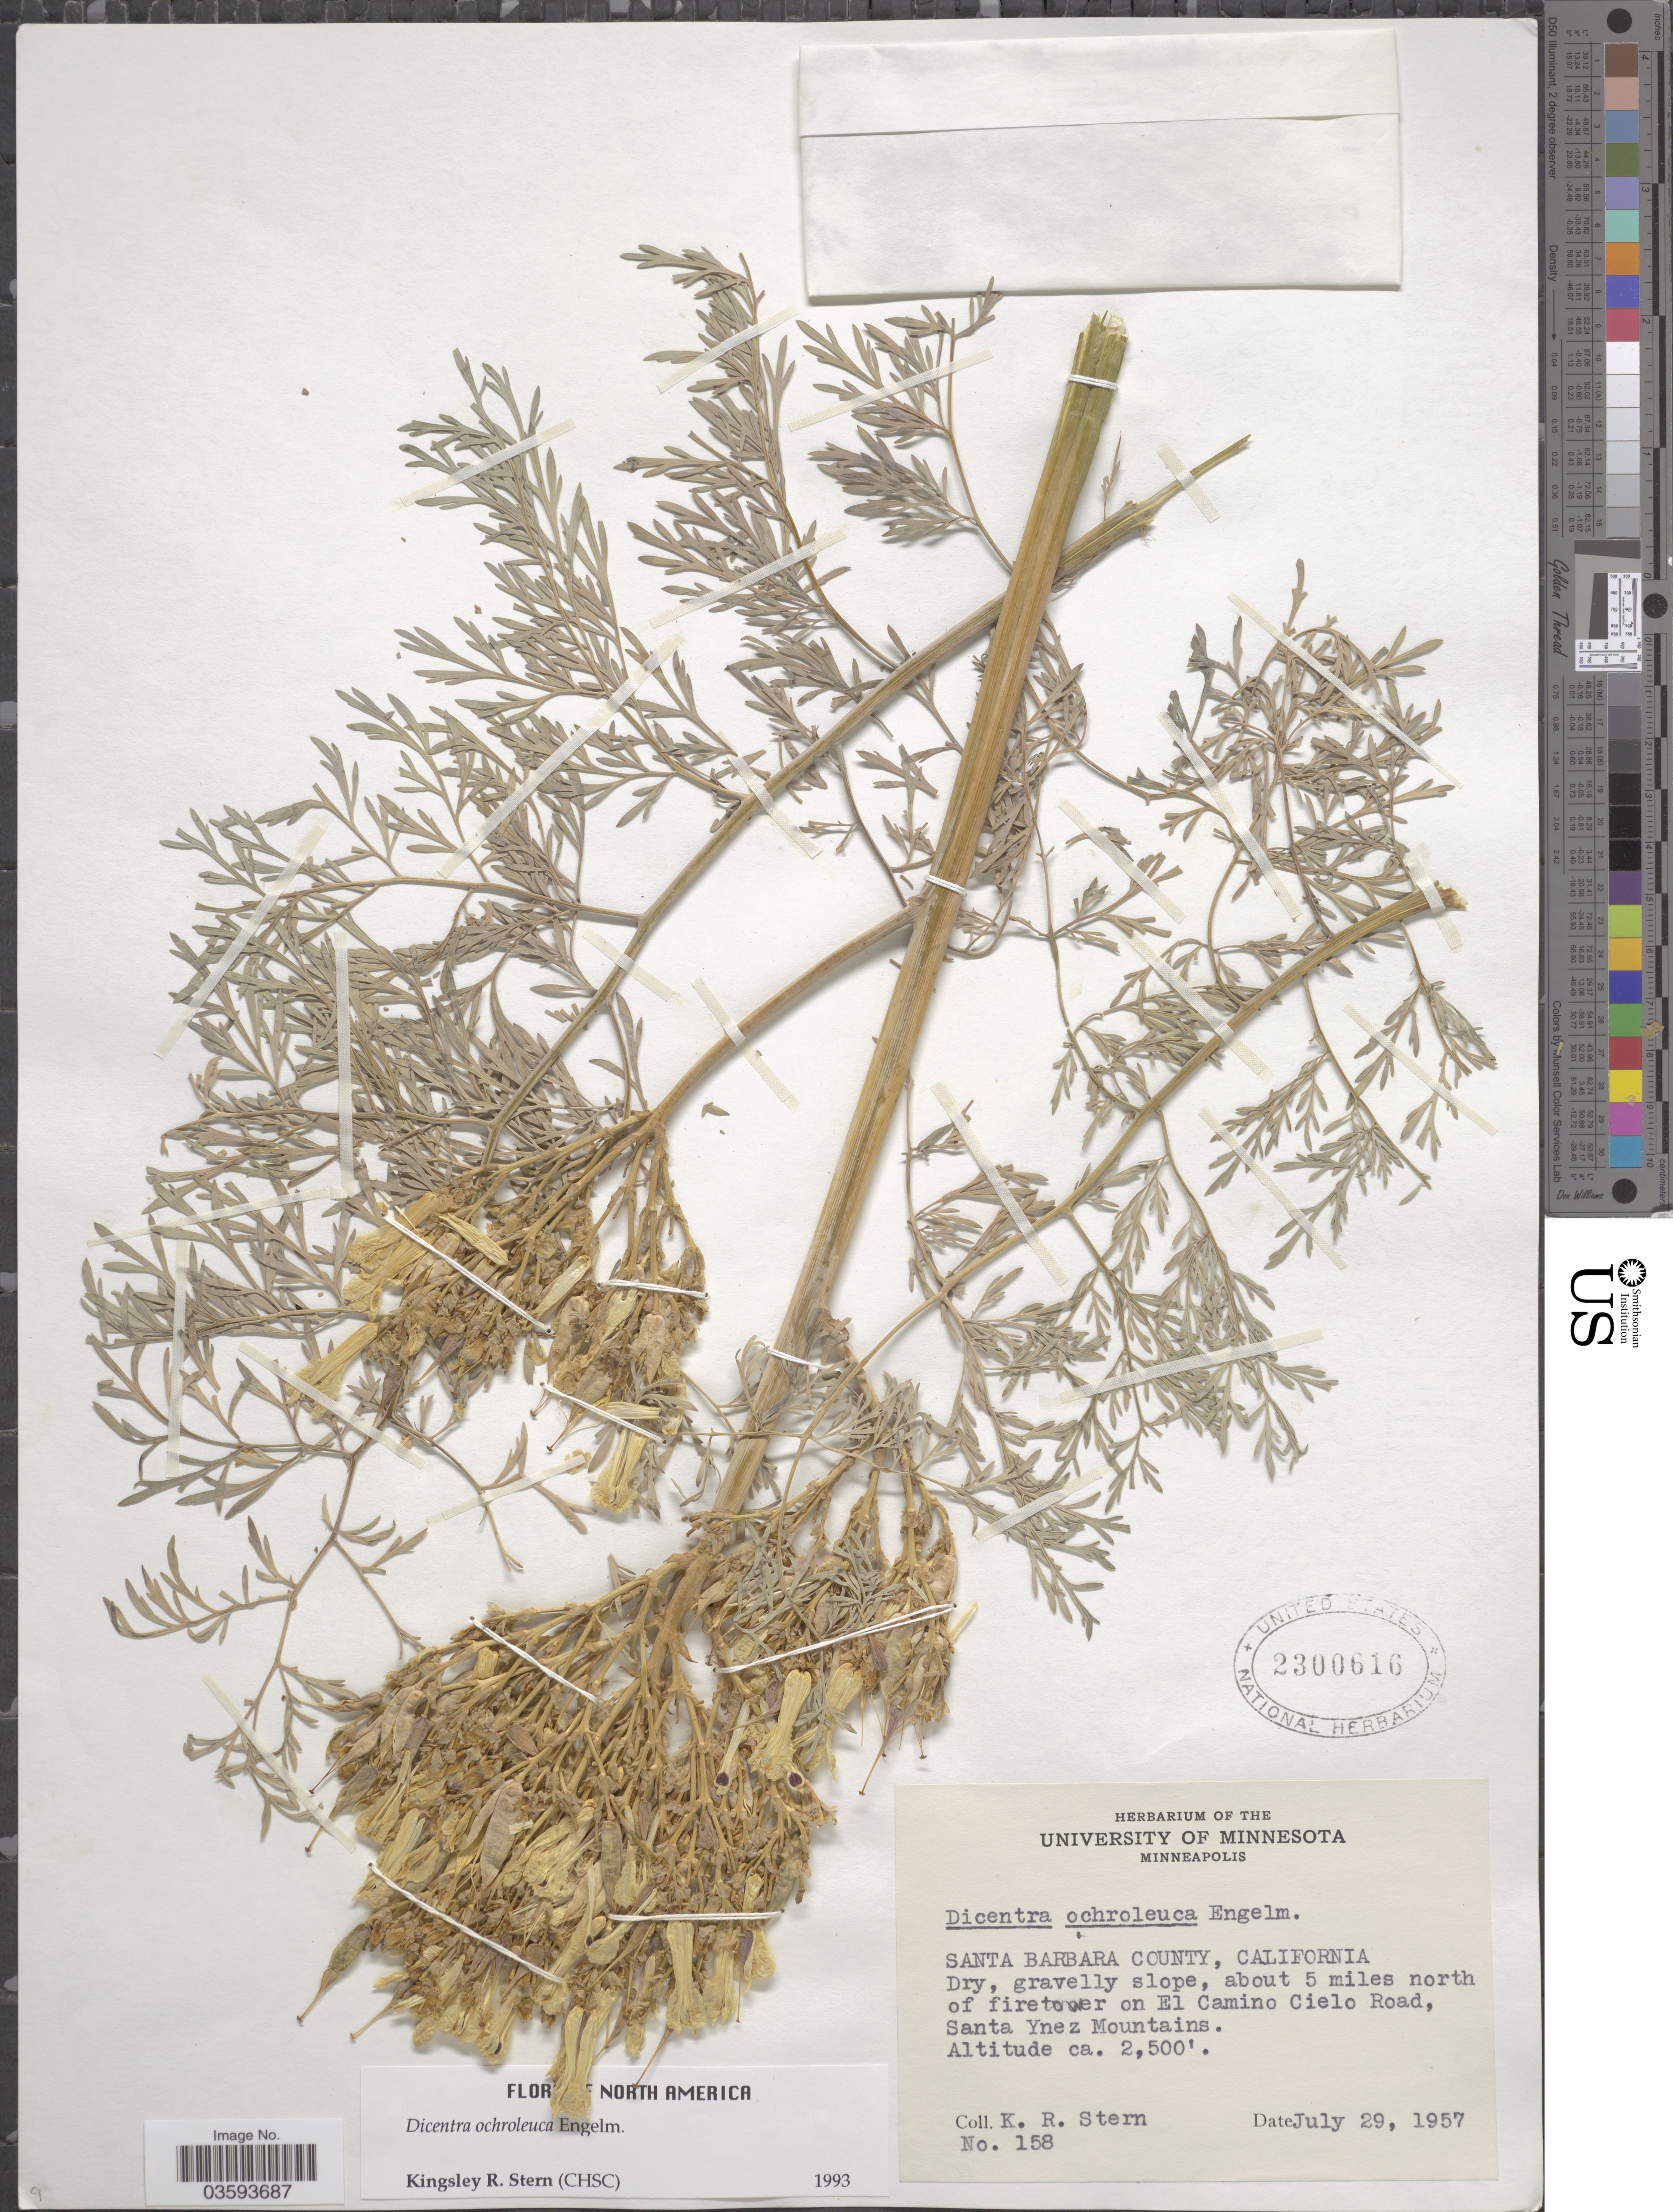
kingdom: Plantae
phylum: Tracheophyta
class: Magnoliopsida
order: Ranunculales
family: Papaveraceae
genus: Dicentra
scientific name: Dicentra ochroleuca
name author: Engelm.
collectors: K. R. Stern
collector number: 158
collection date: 1957-07-29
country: United States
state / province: California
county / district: Santa Barbara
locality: Santa Barbara County, about 5 miles north of firetower on El Camino Cielo Road, Santa Ynez Mountains.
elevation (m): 762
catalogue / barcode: US 2300616